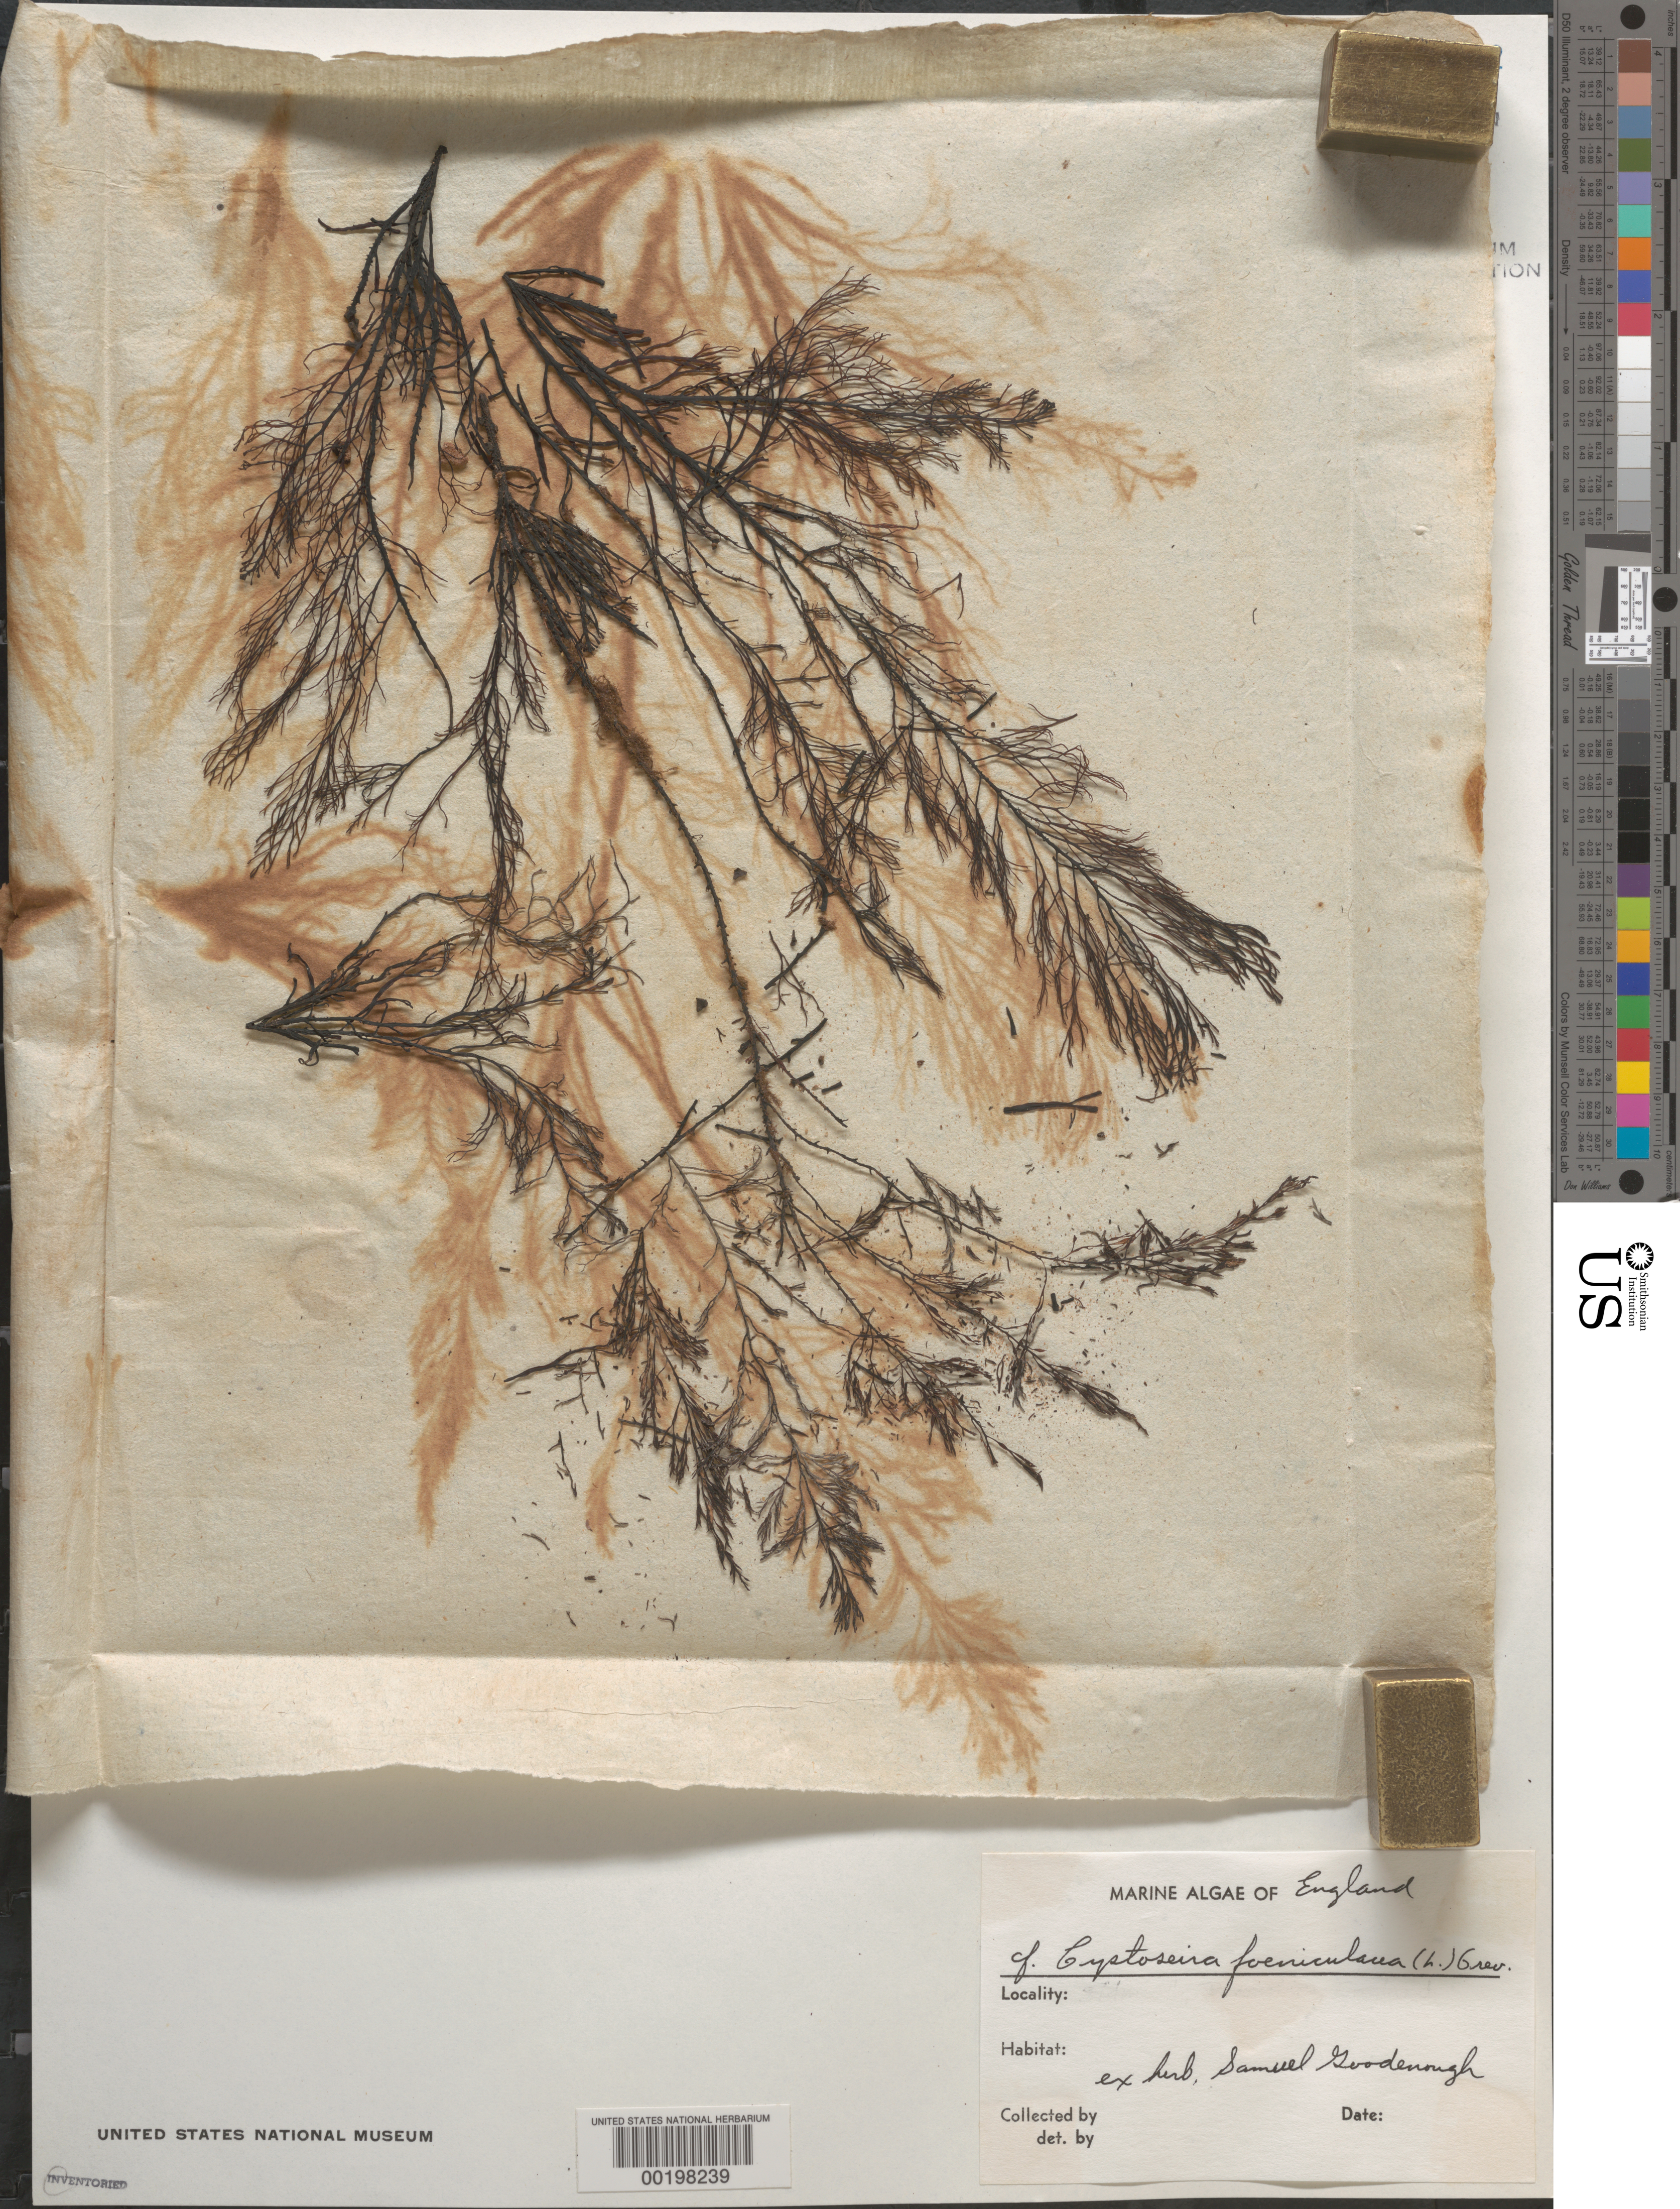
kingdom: Chromista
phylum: Ochrophyta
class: Phaeophyceae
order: Fucales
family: Sargassaceae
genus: Cystoseira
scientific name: Cystoseira foeniculacea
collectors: S. Goodenough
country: United Kingdom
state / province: England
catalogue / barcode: US 32782